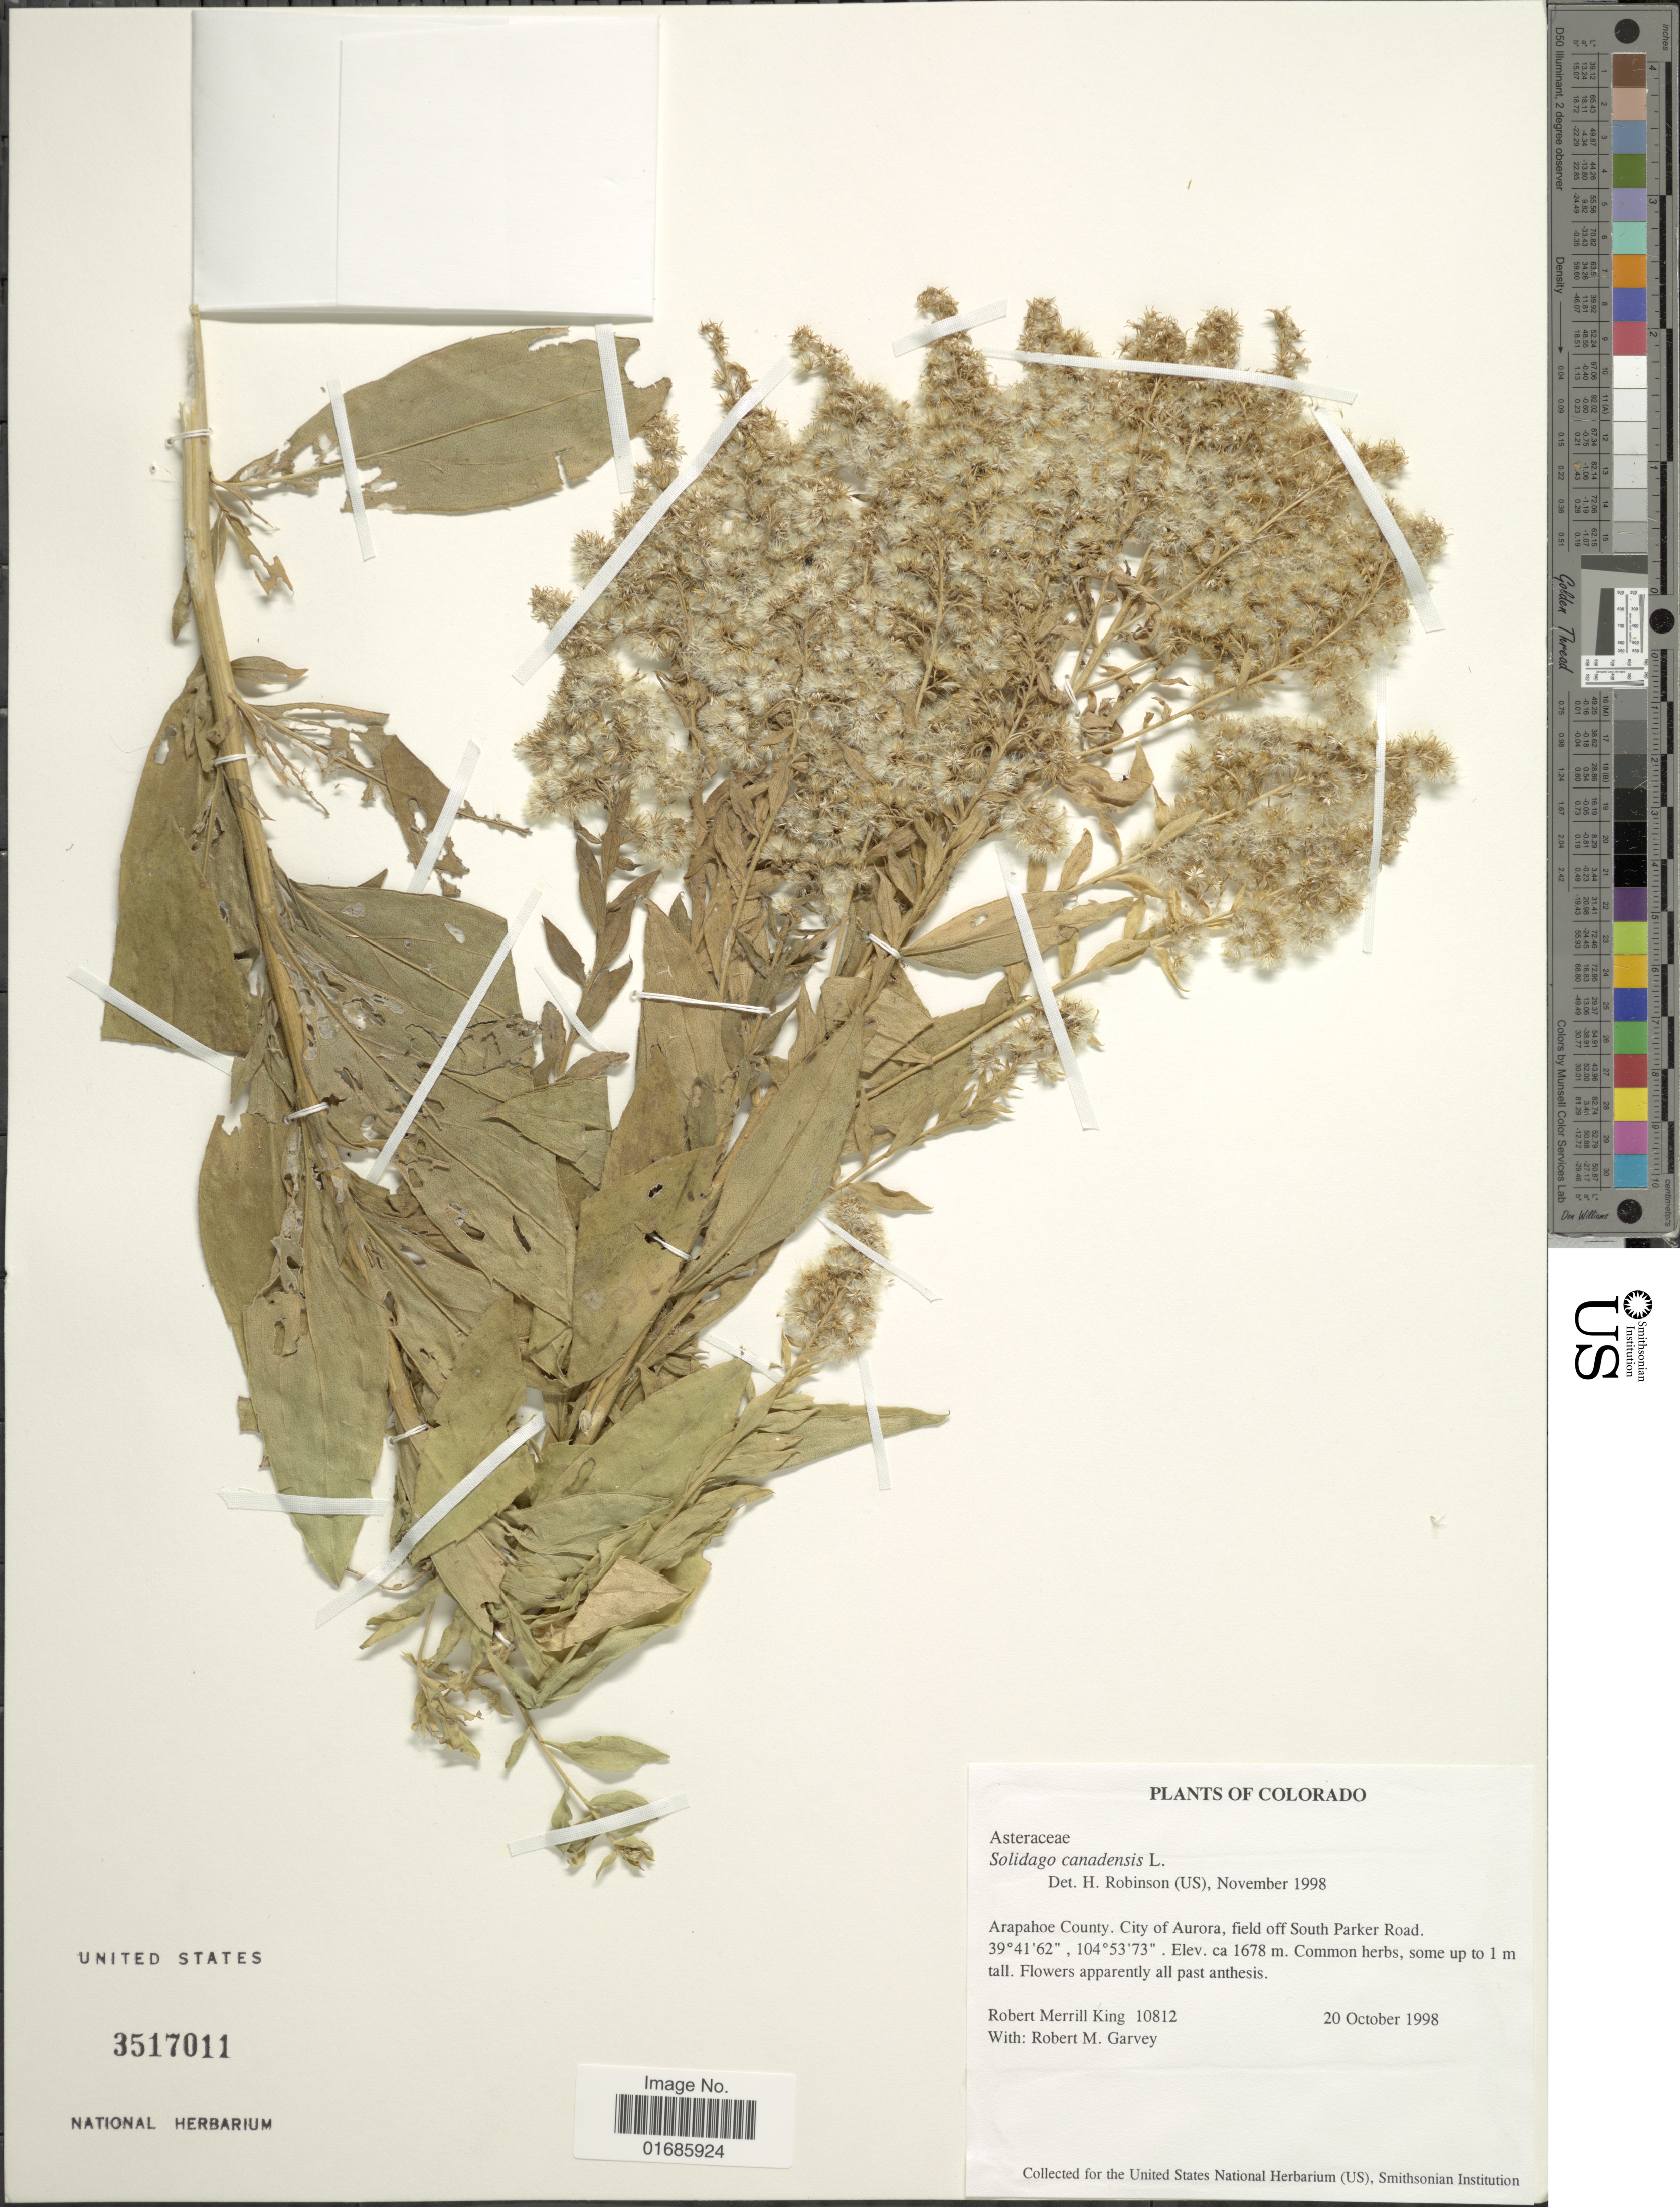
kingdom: Plantae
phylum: Tracheophyta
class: Magnoliopsida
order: Asterales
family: Asteraceae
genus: Solidago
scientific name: Solidago canadensis var. scabra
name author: (Muhl. ex Willd.) Torr. & A. Gray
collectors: R. M. King & R. Garvey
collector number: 10812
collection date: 1998-10-20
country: United States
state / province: Colorado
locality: Arapahoe County, City of Aurora, field off South Parker Road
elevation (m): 1678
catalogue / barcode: US 3517011